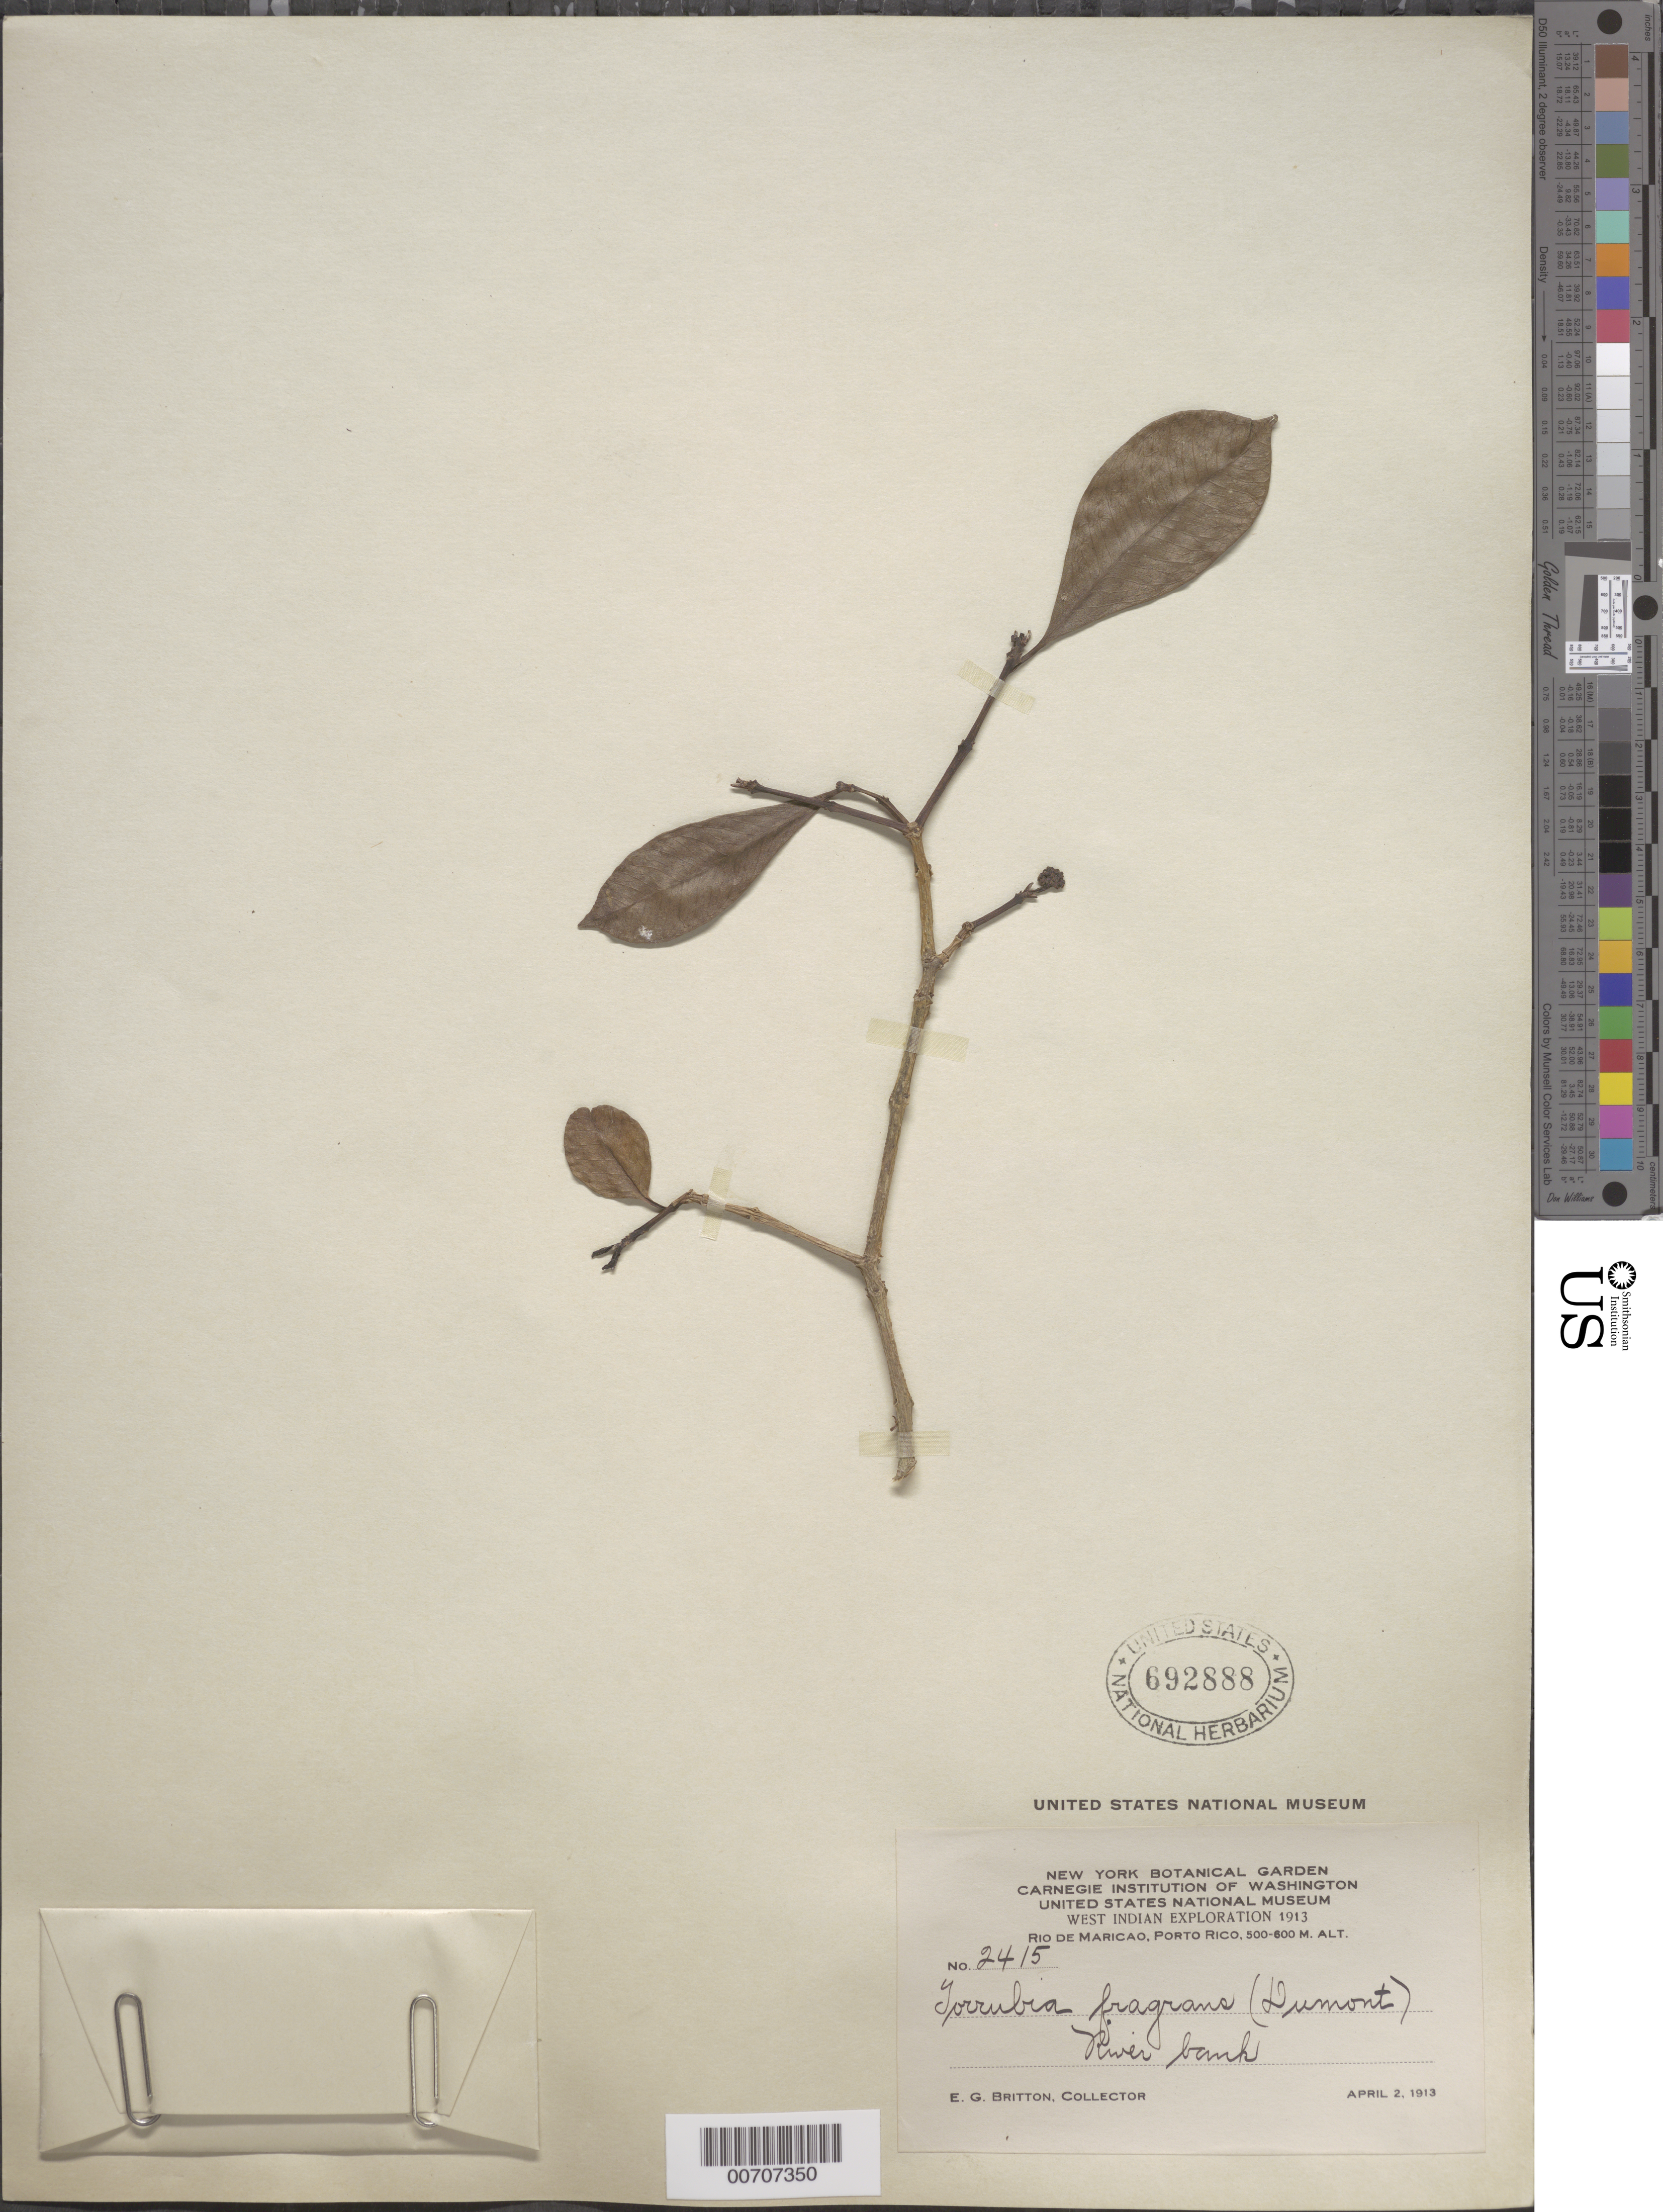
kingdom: Plantae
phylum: Tracheophyta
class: Magnoliopsida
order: Caryophyllales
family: Nyctaginaceae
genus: Guapira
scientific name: Guapira fragrans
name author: (Dum. Cours.) Little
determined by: Strong, Mark T., (BOT), Smithsonian Institution - National Museum of Natural History (UNITED STATES)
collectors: E. G. Britton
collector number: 2415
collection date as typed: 02 Apr 1913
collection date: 1913-04-02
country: Puerto Rico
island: Greater Antilles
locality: Rio de Maricao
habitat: River bank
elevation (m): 500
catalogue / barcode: US 692888